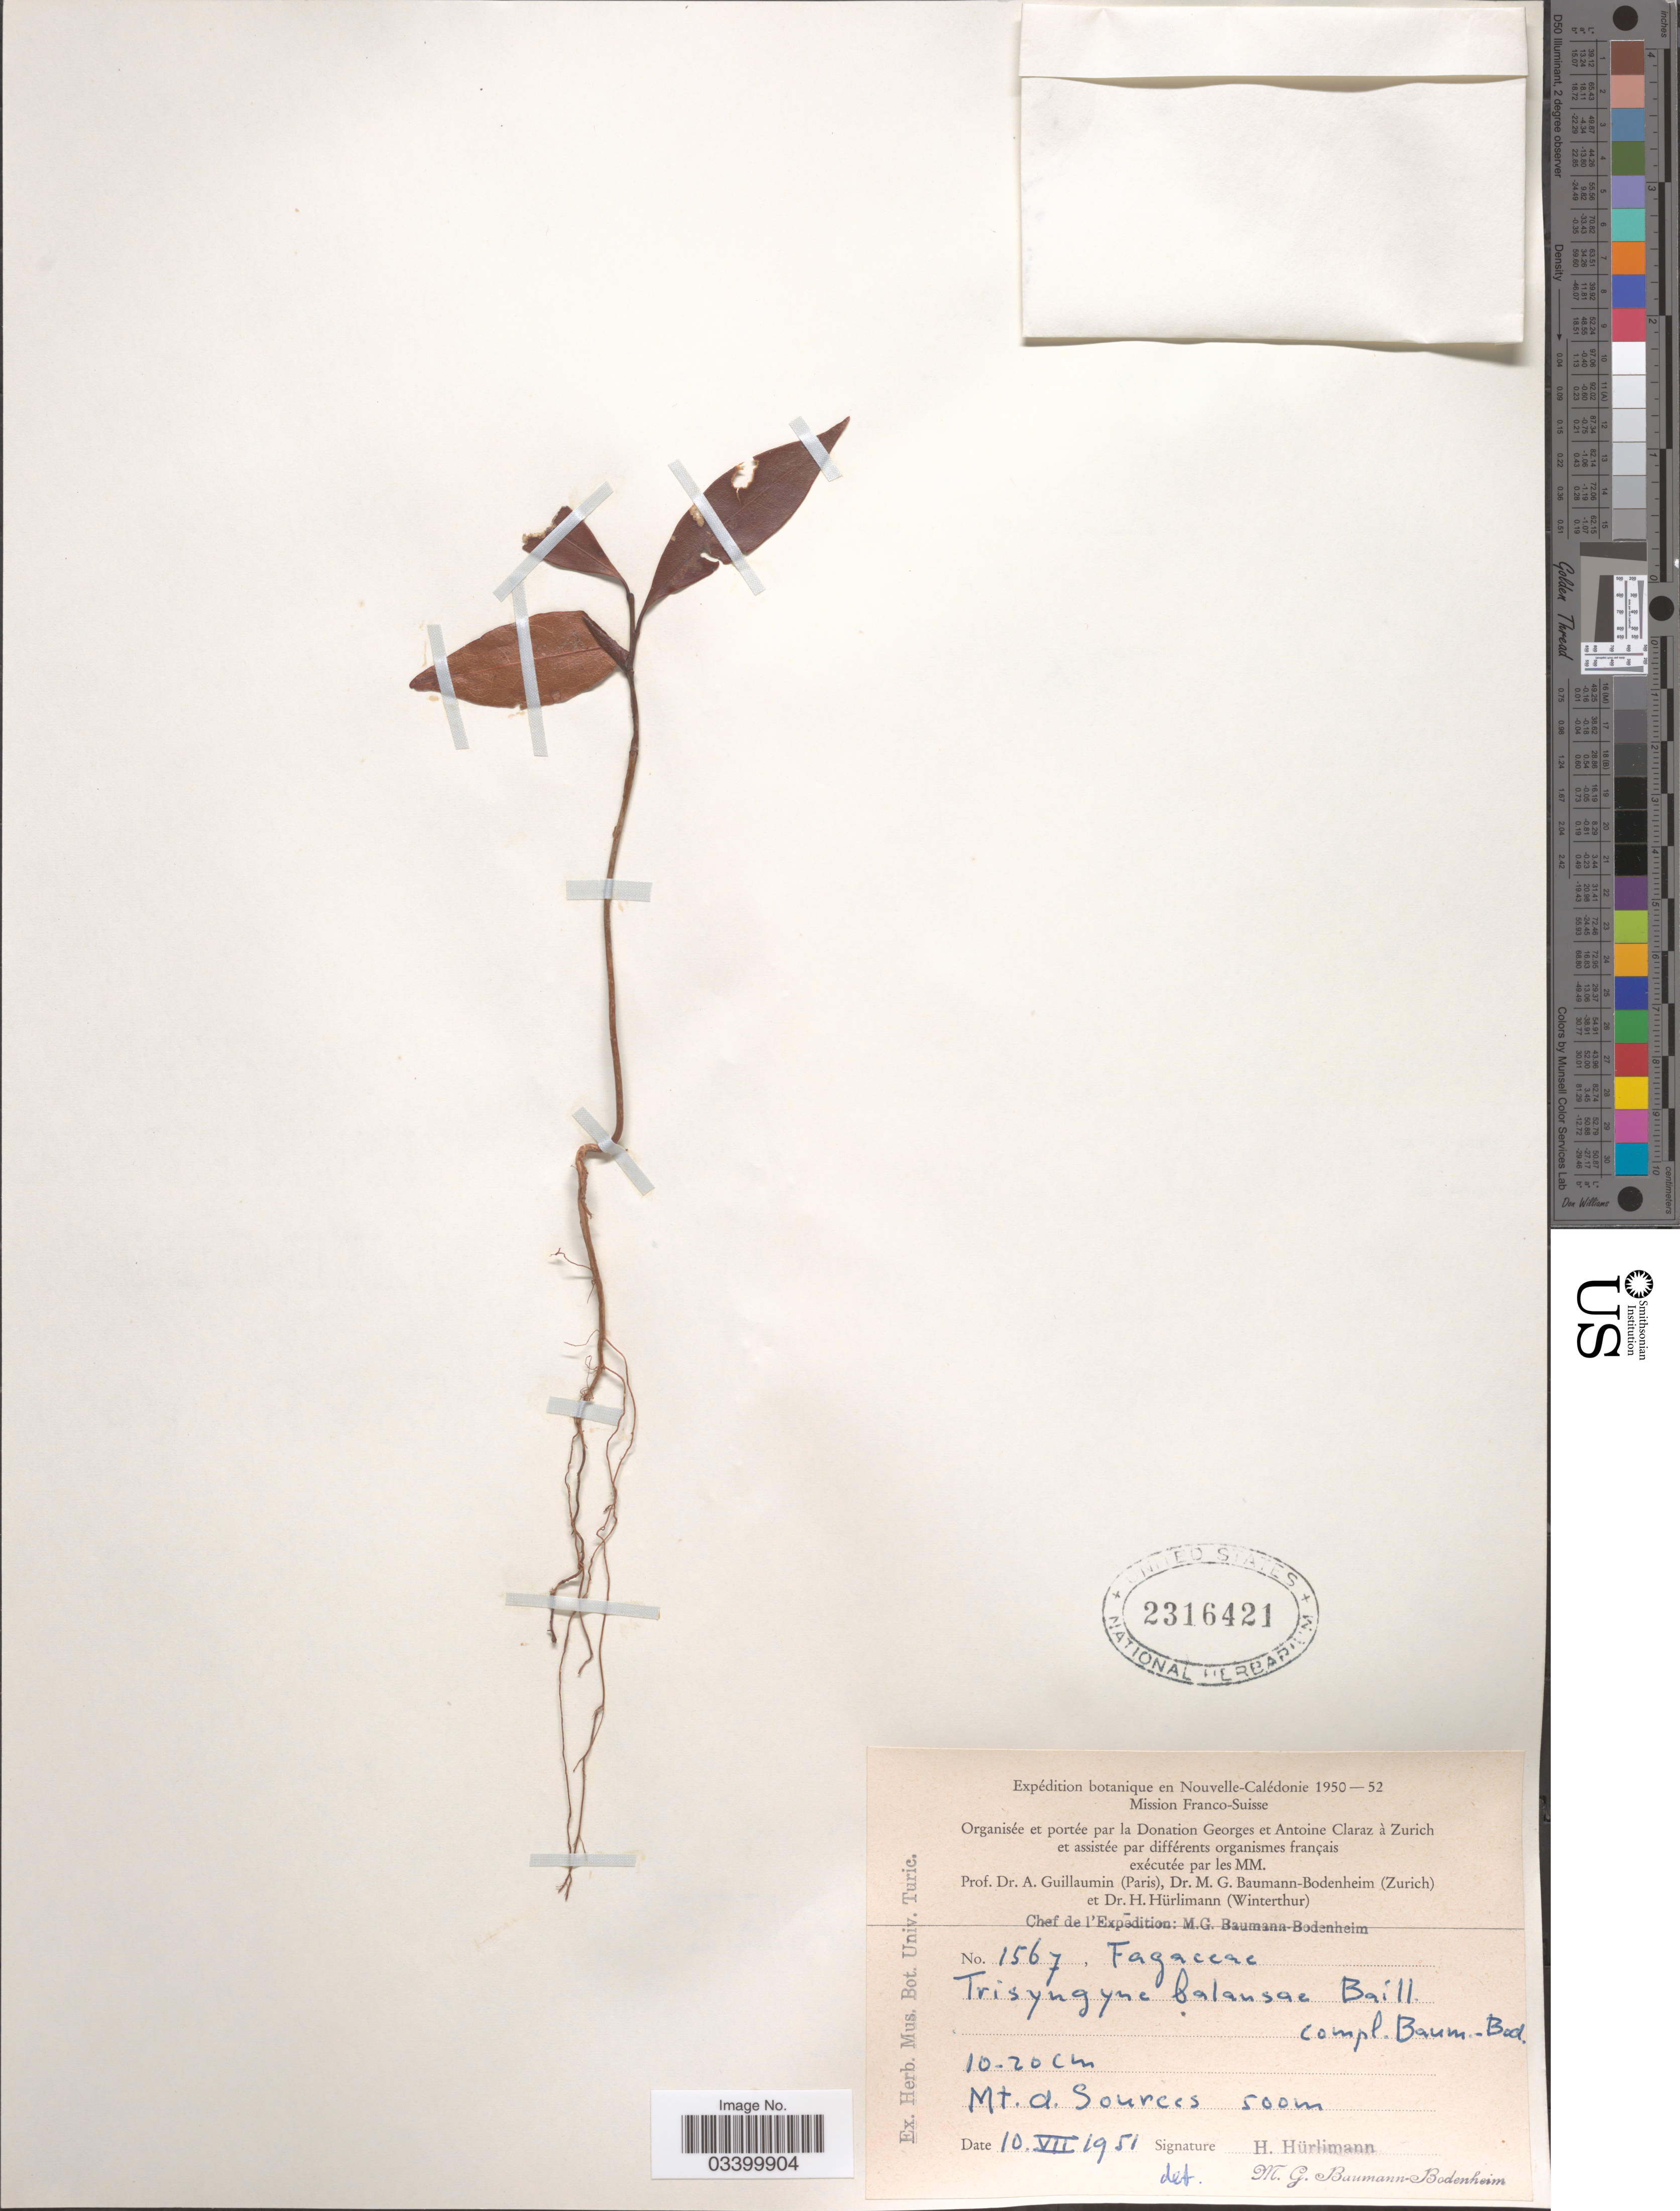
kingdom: Plantae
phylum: Tracheophyta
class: Magnoliopsida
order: Fagales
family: Nothofagaceae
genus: Nothofagus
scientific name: Nothofagus balansae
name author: (Baill.) Steenis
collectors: H. Hürlimann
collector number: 1567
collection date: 1951-07-10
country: New Caledonia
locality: Nouvelle-Calédonie. Mt. a. Sources.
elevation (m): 500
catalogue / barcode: US 2316421